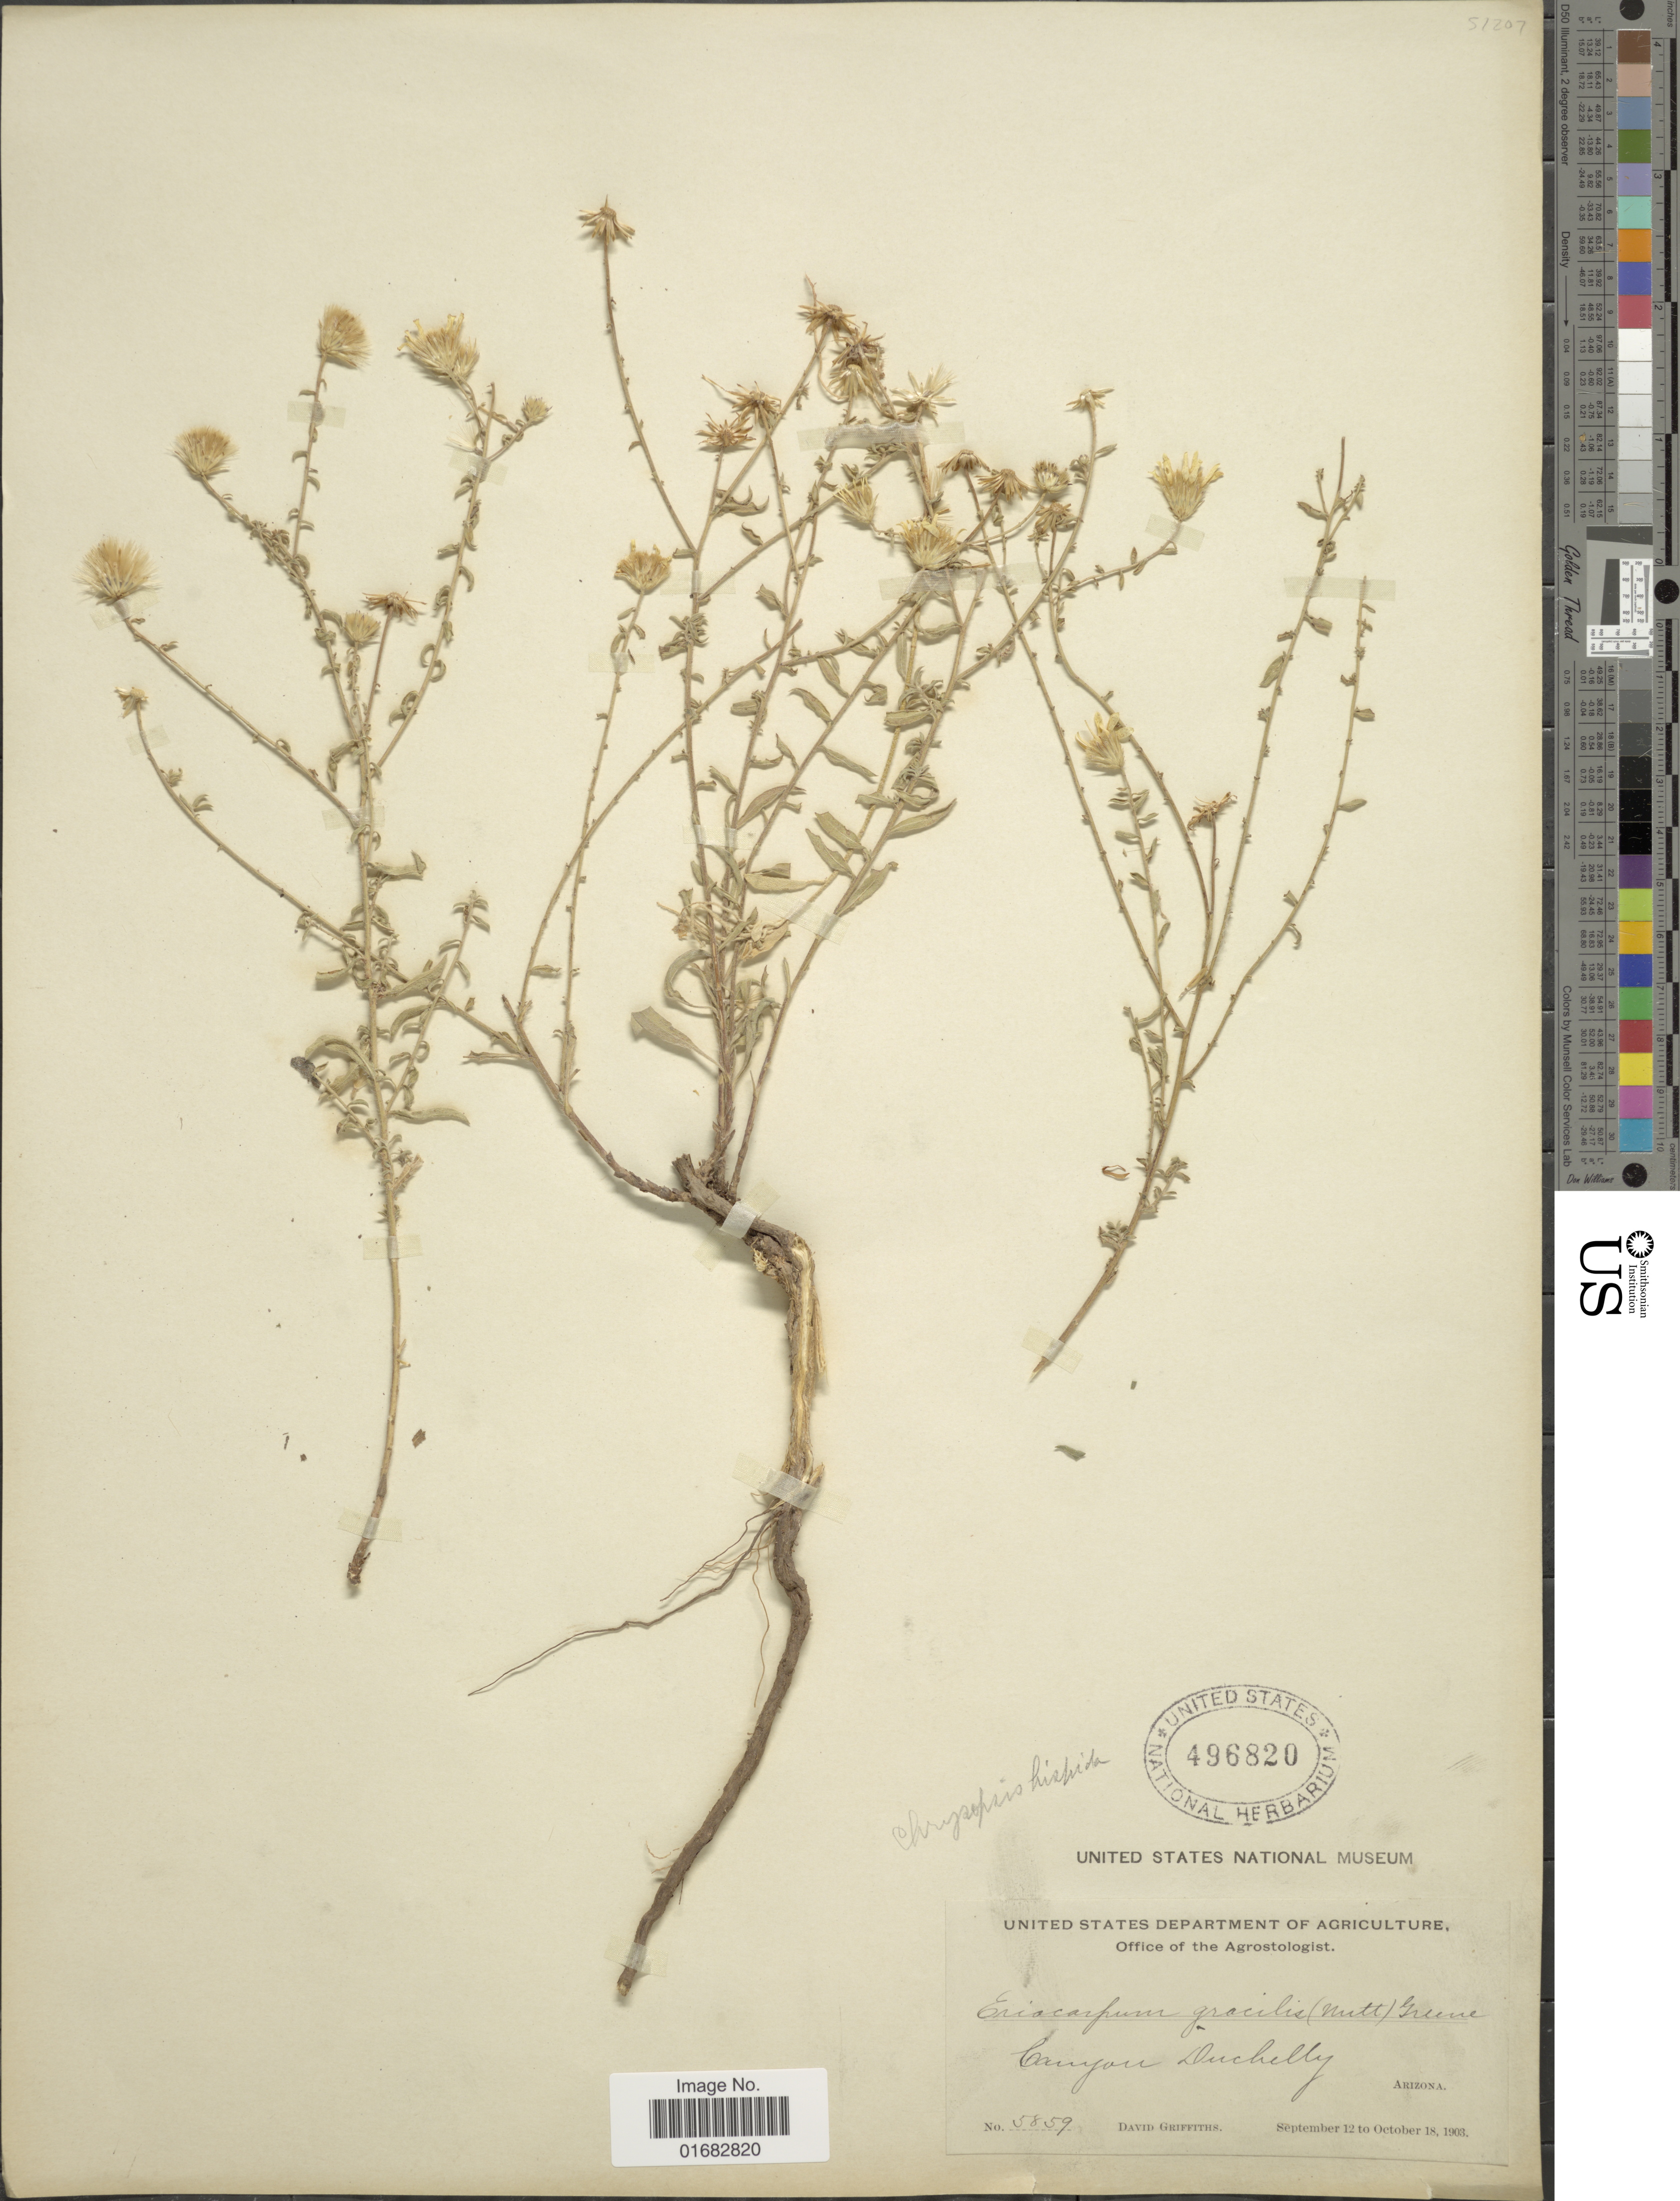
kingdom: Plantae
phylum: Tracheophyta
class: Magnoliopsida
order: Asterales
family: Asteraceae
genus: Heterotheca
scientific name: Heterotheca villosa var. hispida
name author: (Hook.) V.L. Harms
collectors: D. Griffiths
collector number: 5859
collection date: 1903-09-12/1903-10-18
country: United States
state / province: Arizona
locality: Canyon Duchelly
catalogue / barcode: US 496820